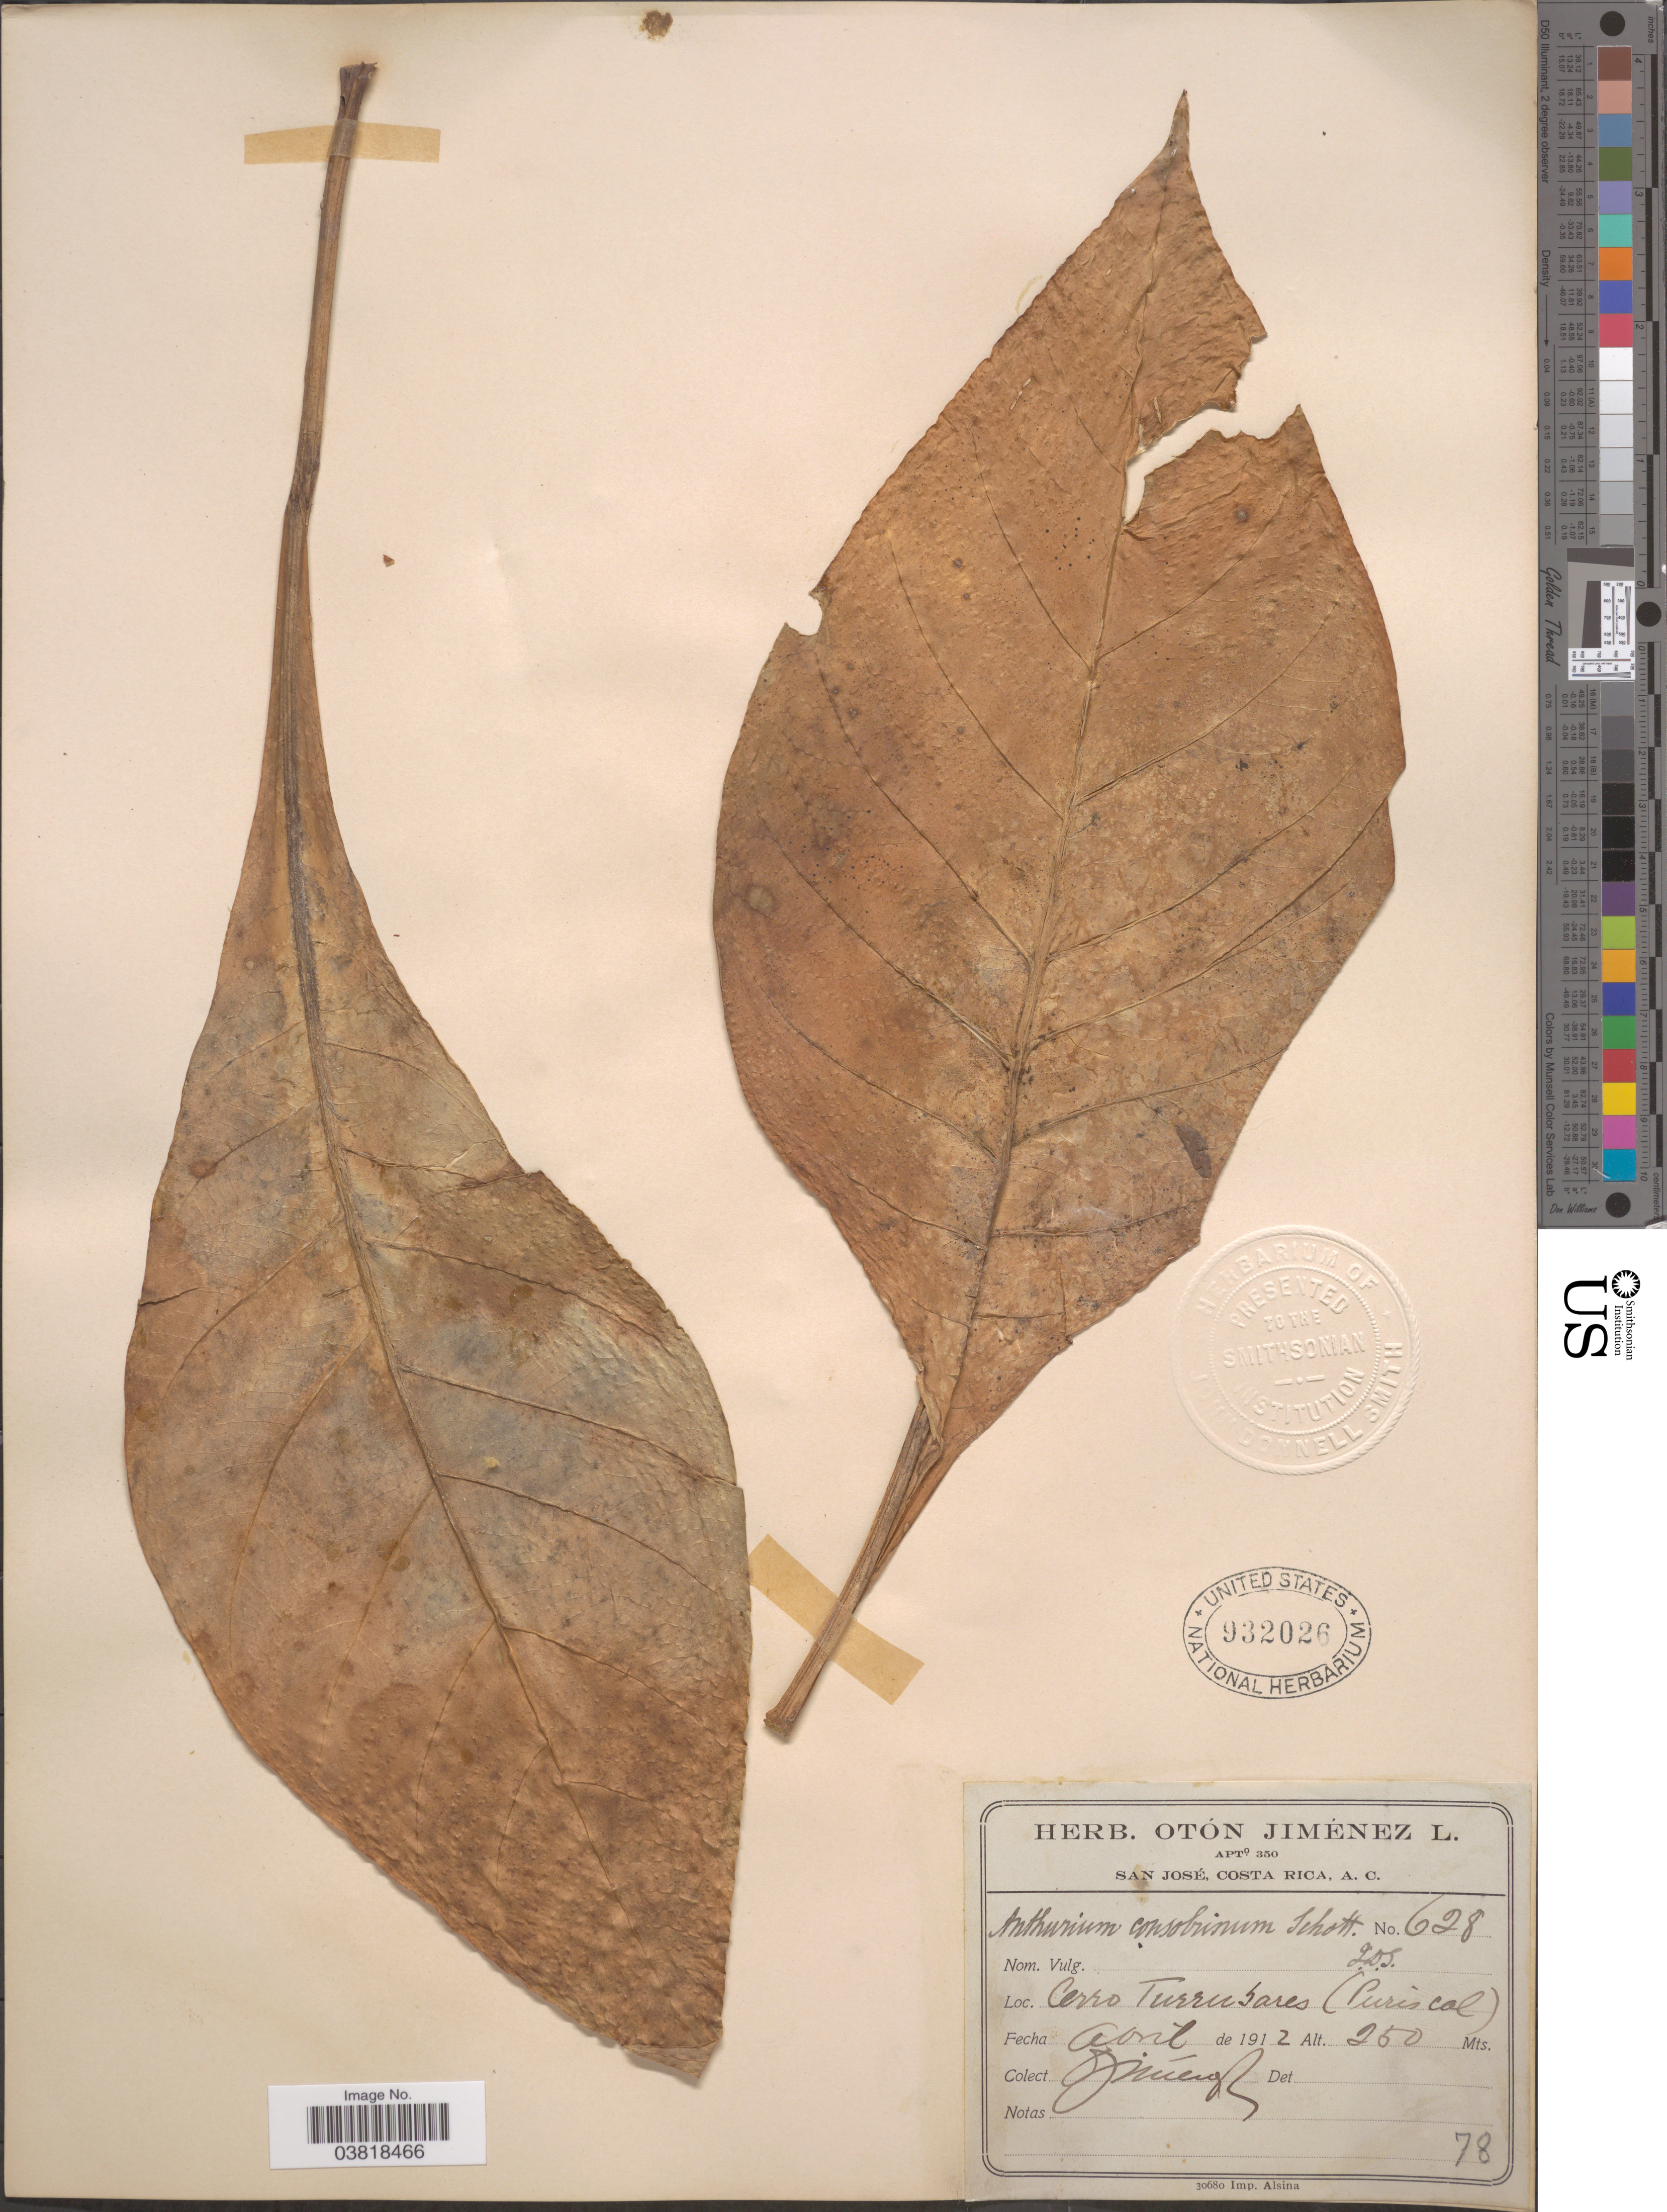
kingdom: Plantae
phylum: Tracheophyta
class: Liliopsida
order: Alismatales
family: Araceae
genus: Anthurium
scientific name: Anthurium consobrinum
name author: Schott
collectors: O. Jimenez L.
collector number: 628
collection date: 1912-04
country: Costa Rica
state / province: San José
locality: Cerro Turrubares (Puriscal).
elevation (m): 250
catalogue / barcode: US 932026